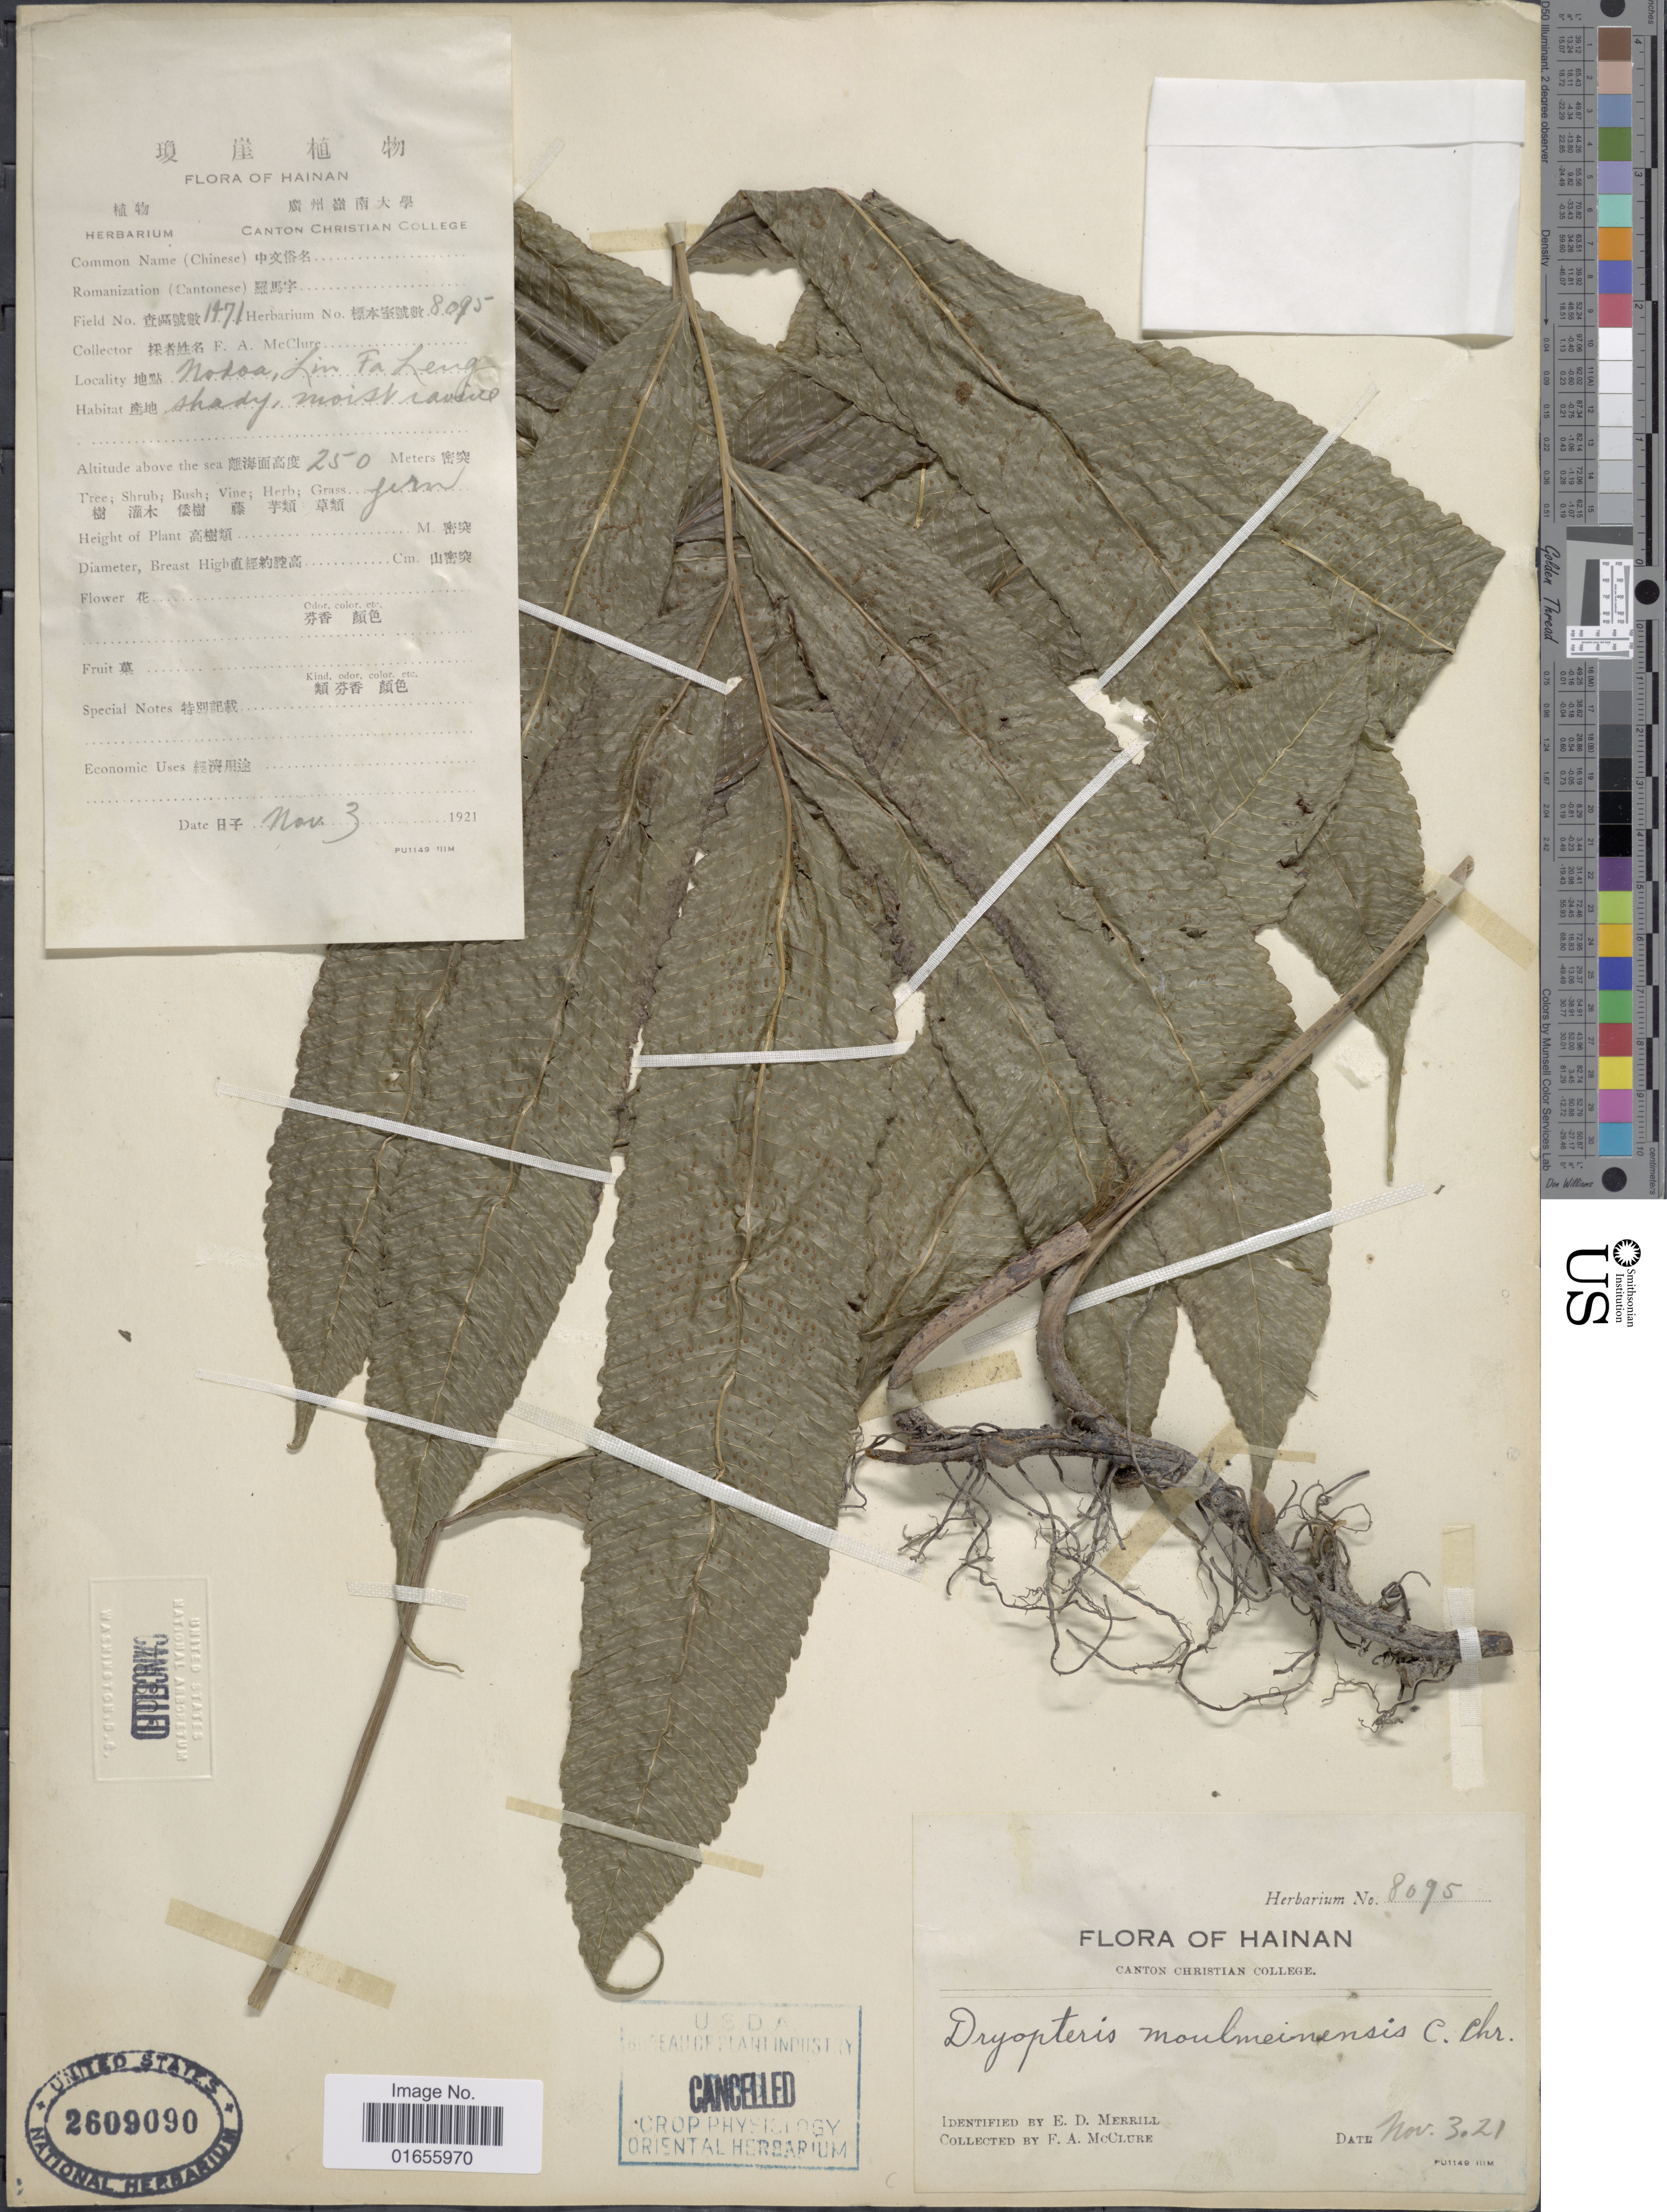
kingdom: Plantae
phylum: Tracheophyta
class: Polypodiopsida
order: Polypodiales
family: Thelypteridaceae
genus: Pronephrium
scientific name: Pronephrium nudatum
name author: (Roxb.) Holttum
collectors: F. A. McClure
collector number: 8095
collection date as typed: Transcribed d/m/y: 3/11/21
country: China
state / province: Hainan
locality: Nokoa, Lin Fa Leng [interpreted]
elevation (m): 250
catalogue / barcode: US 2609090